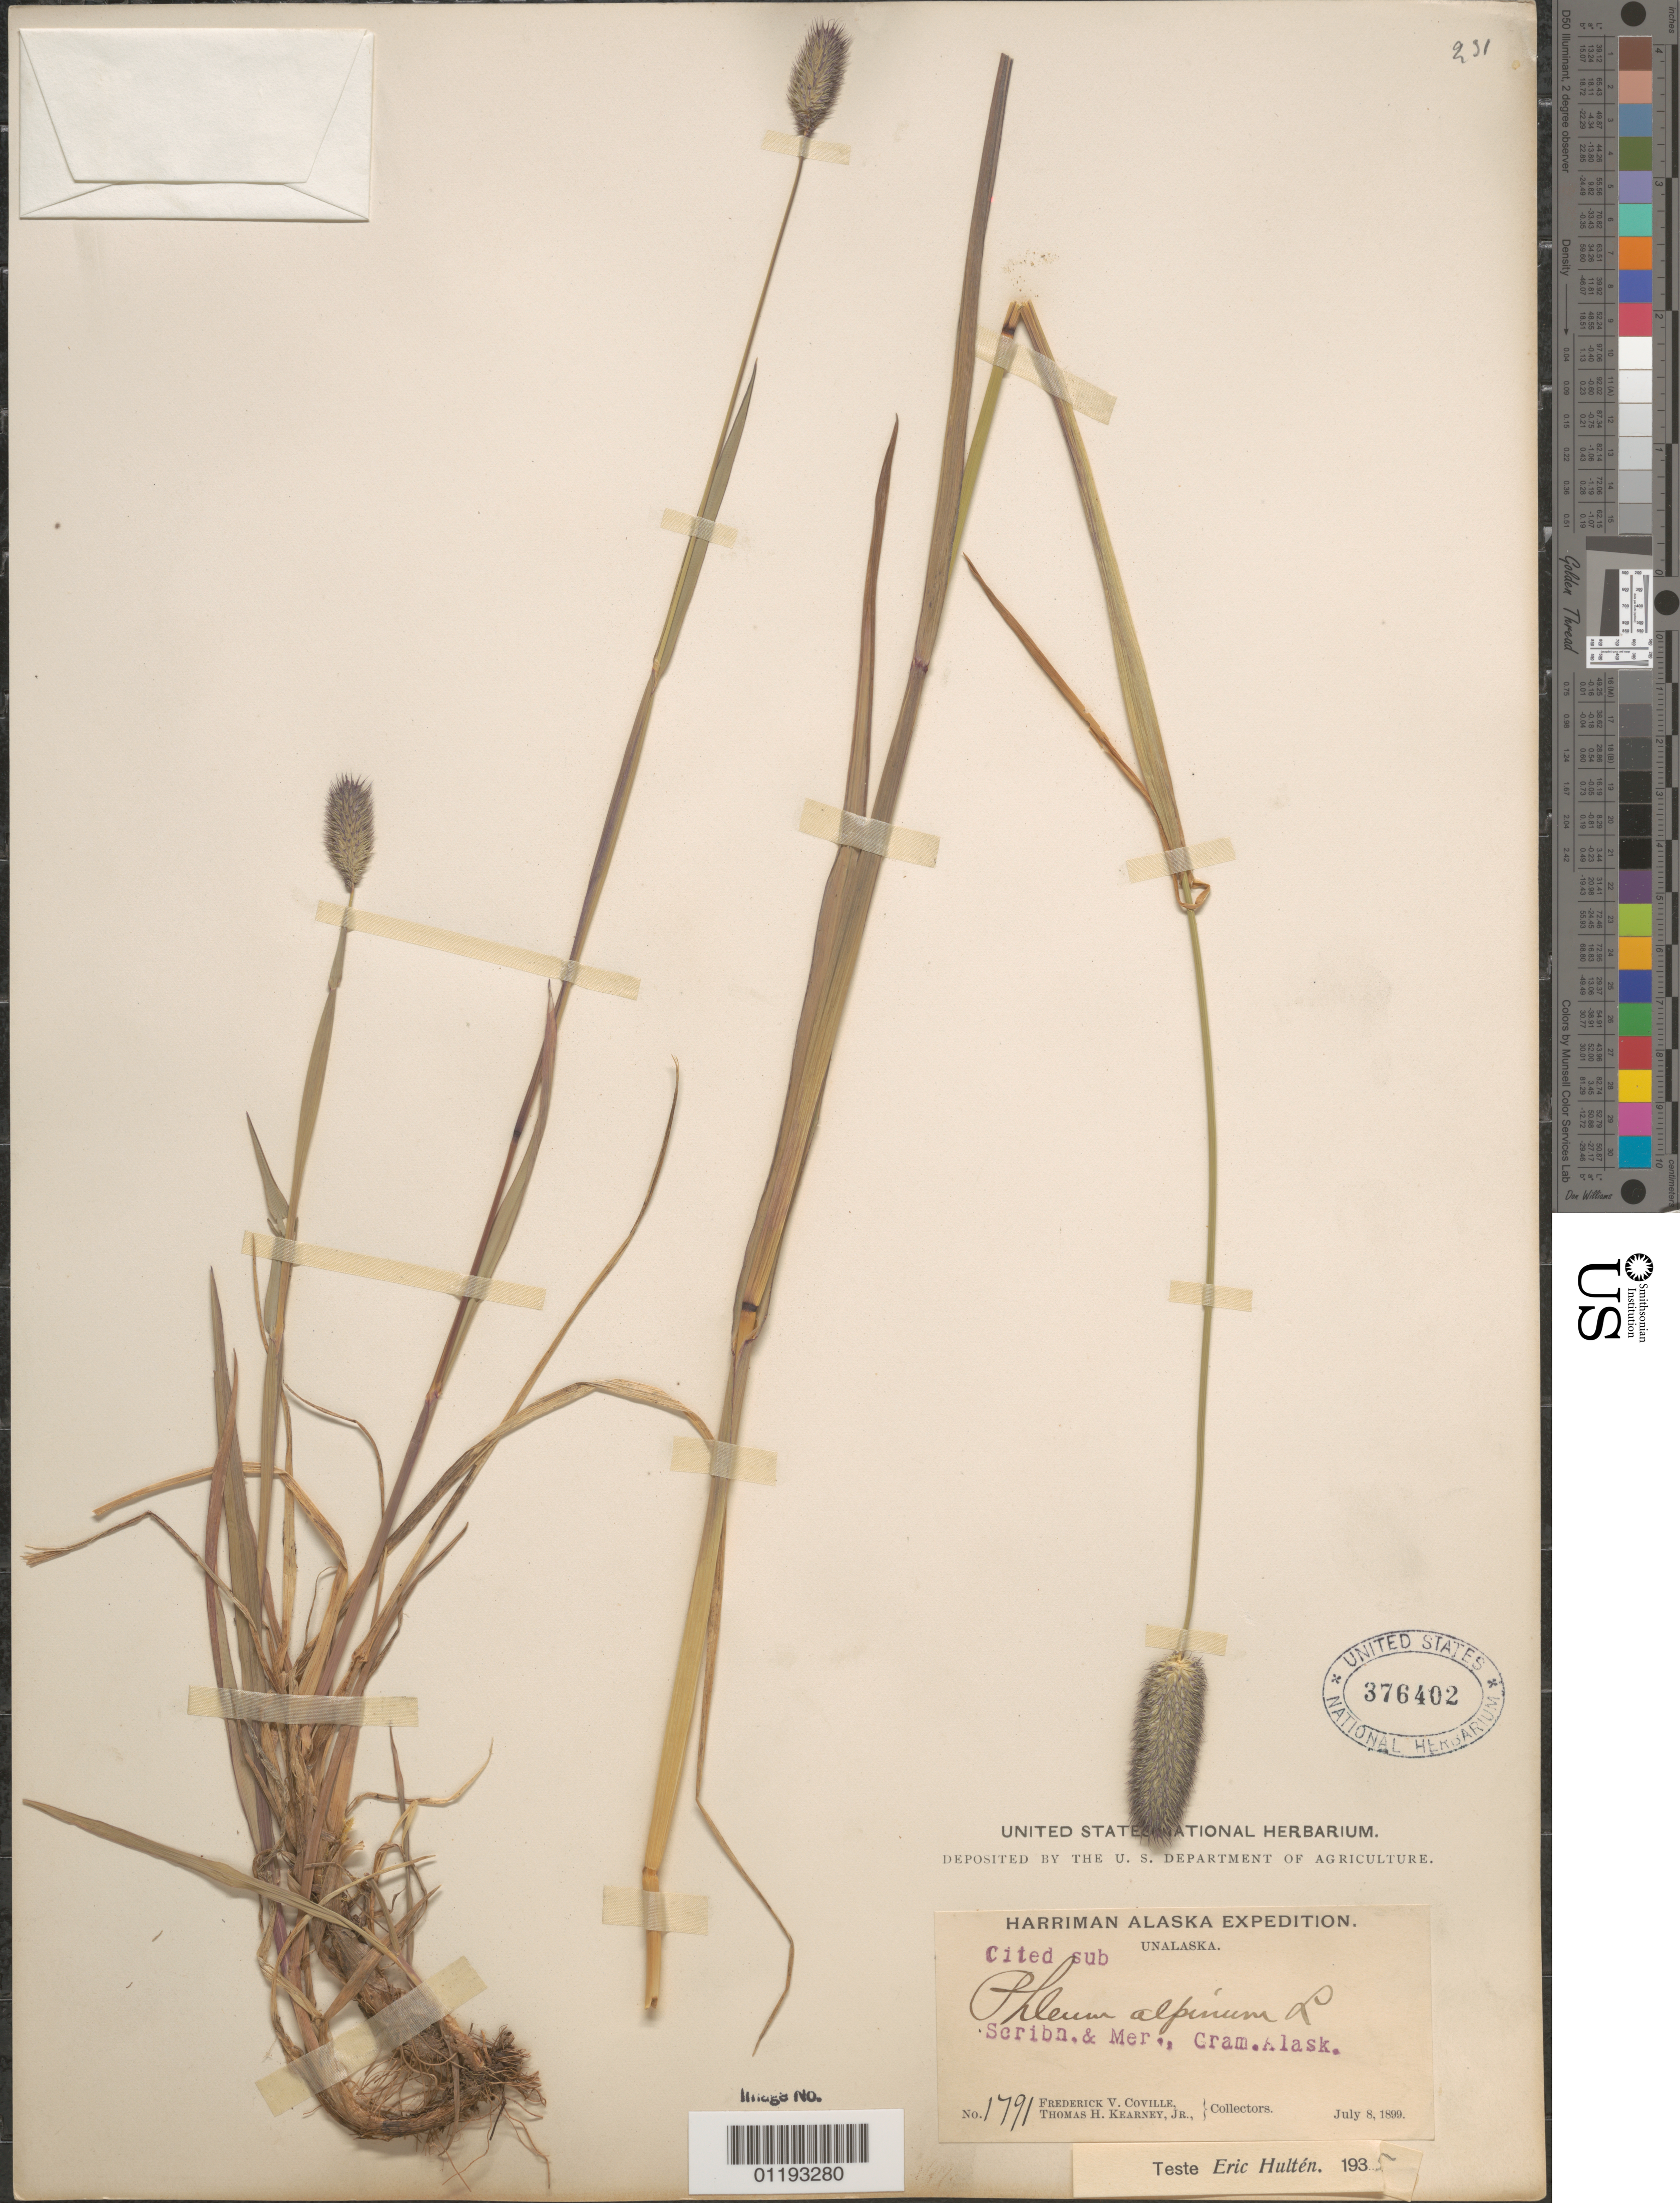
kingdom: Plantae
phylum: Tracheophyta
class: Liliopsida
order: Poales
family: Poaceae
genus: Phleum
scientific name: Phleum alpinum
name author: L.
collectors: F. V. Coville & T. H. Kearney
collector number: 1791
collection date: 1899-07-08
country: United States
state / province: Alaska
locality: Unalaska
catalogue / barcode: US 376402